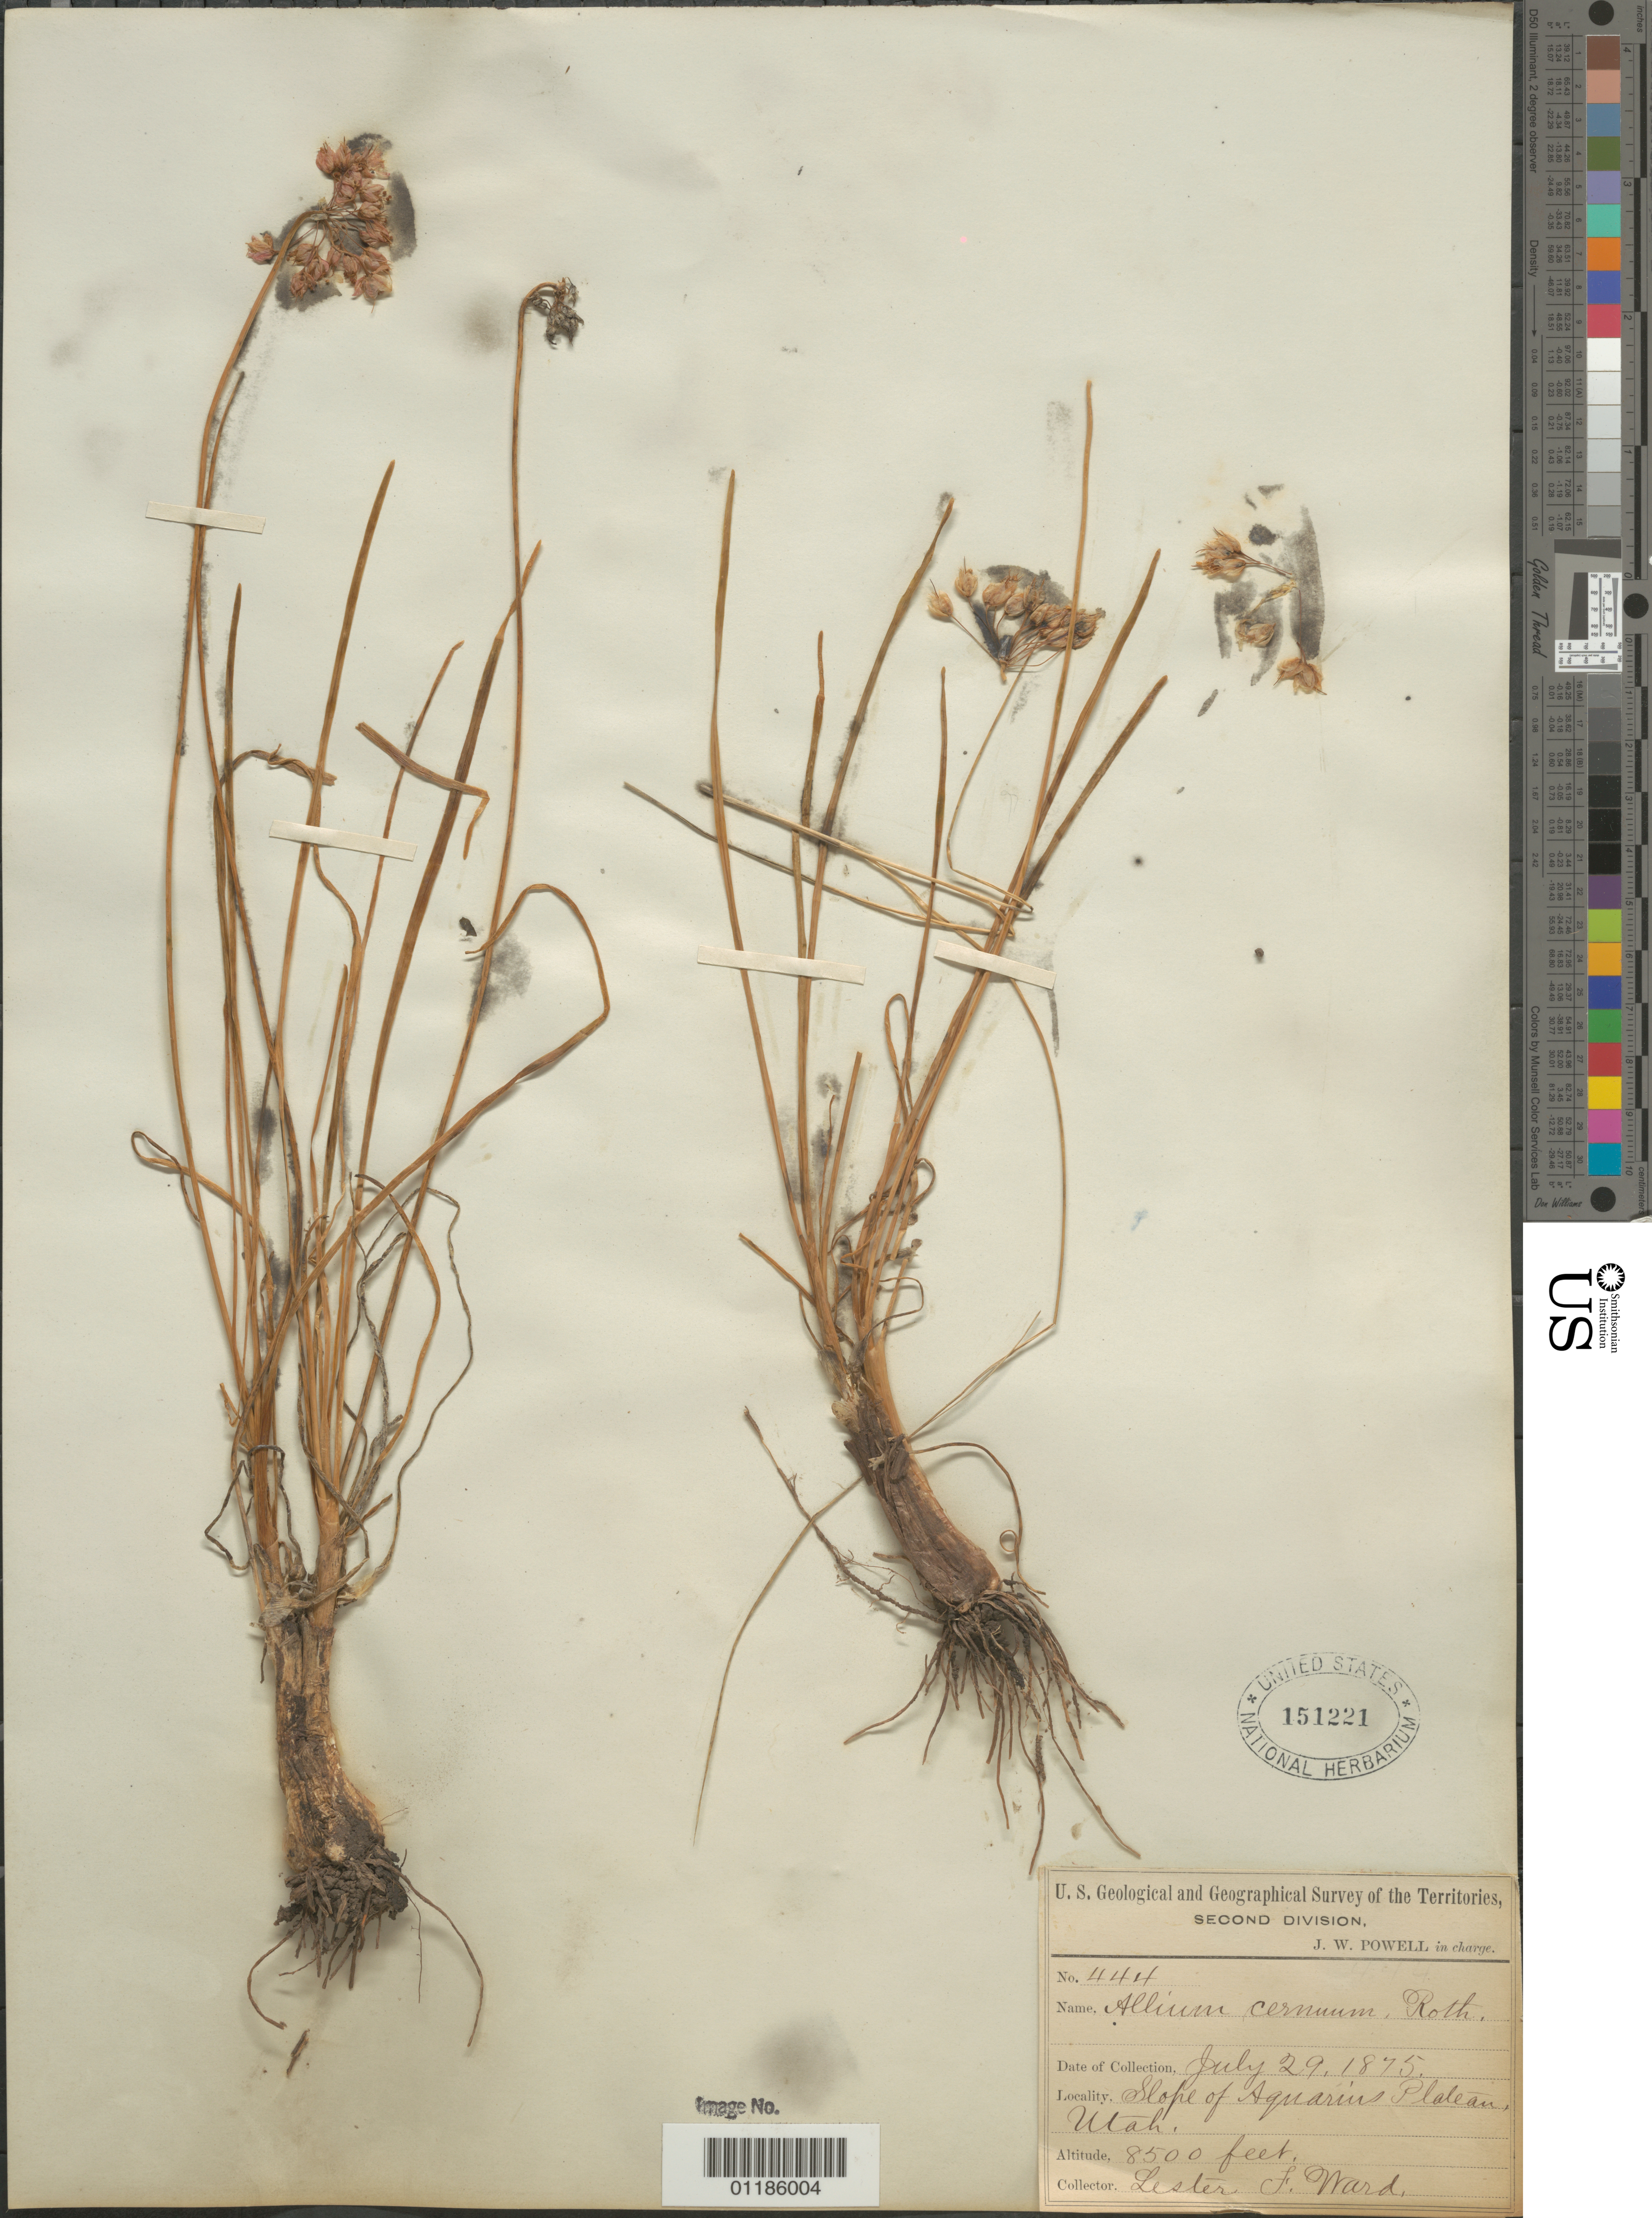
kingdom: Plantae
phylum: Tracheophyta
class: Liliopsida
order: Asparagales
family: Amaryllidaceae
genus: Allium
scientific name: Allium cernuum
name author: Roth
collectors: L. F. Ward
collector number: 444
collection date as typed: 29 Jul 1875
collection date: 1875-07-29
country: United States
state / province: Utah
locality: Slope of Aquarius Plateau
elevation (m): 2591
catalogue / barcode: US 151221